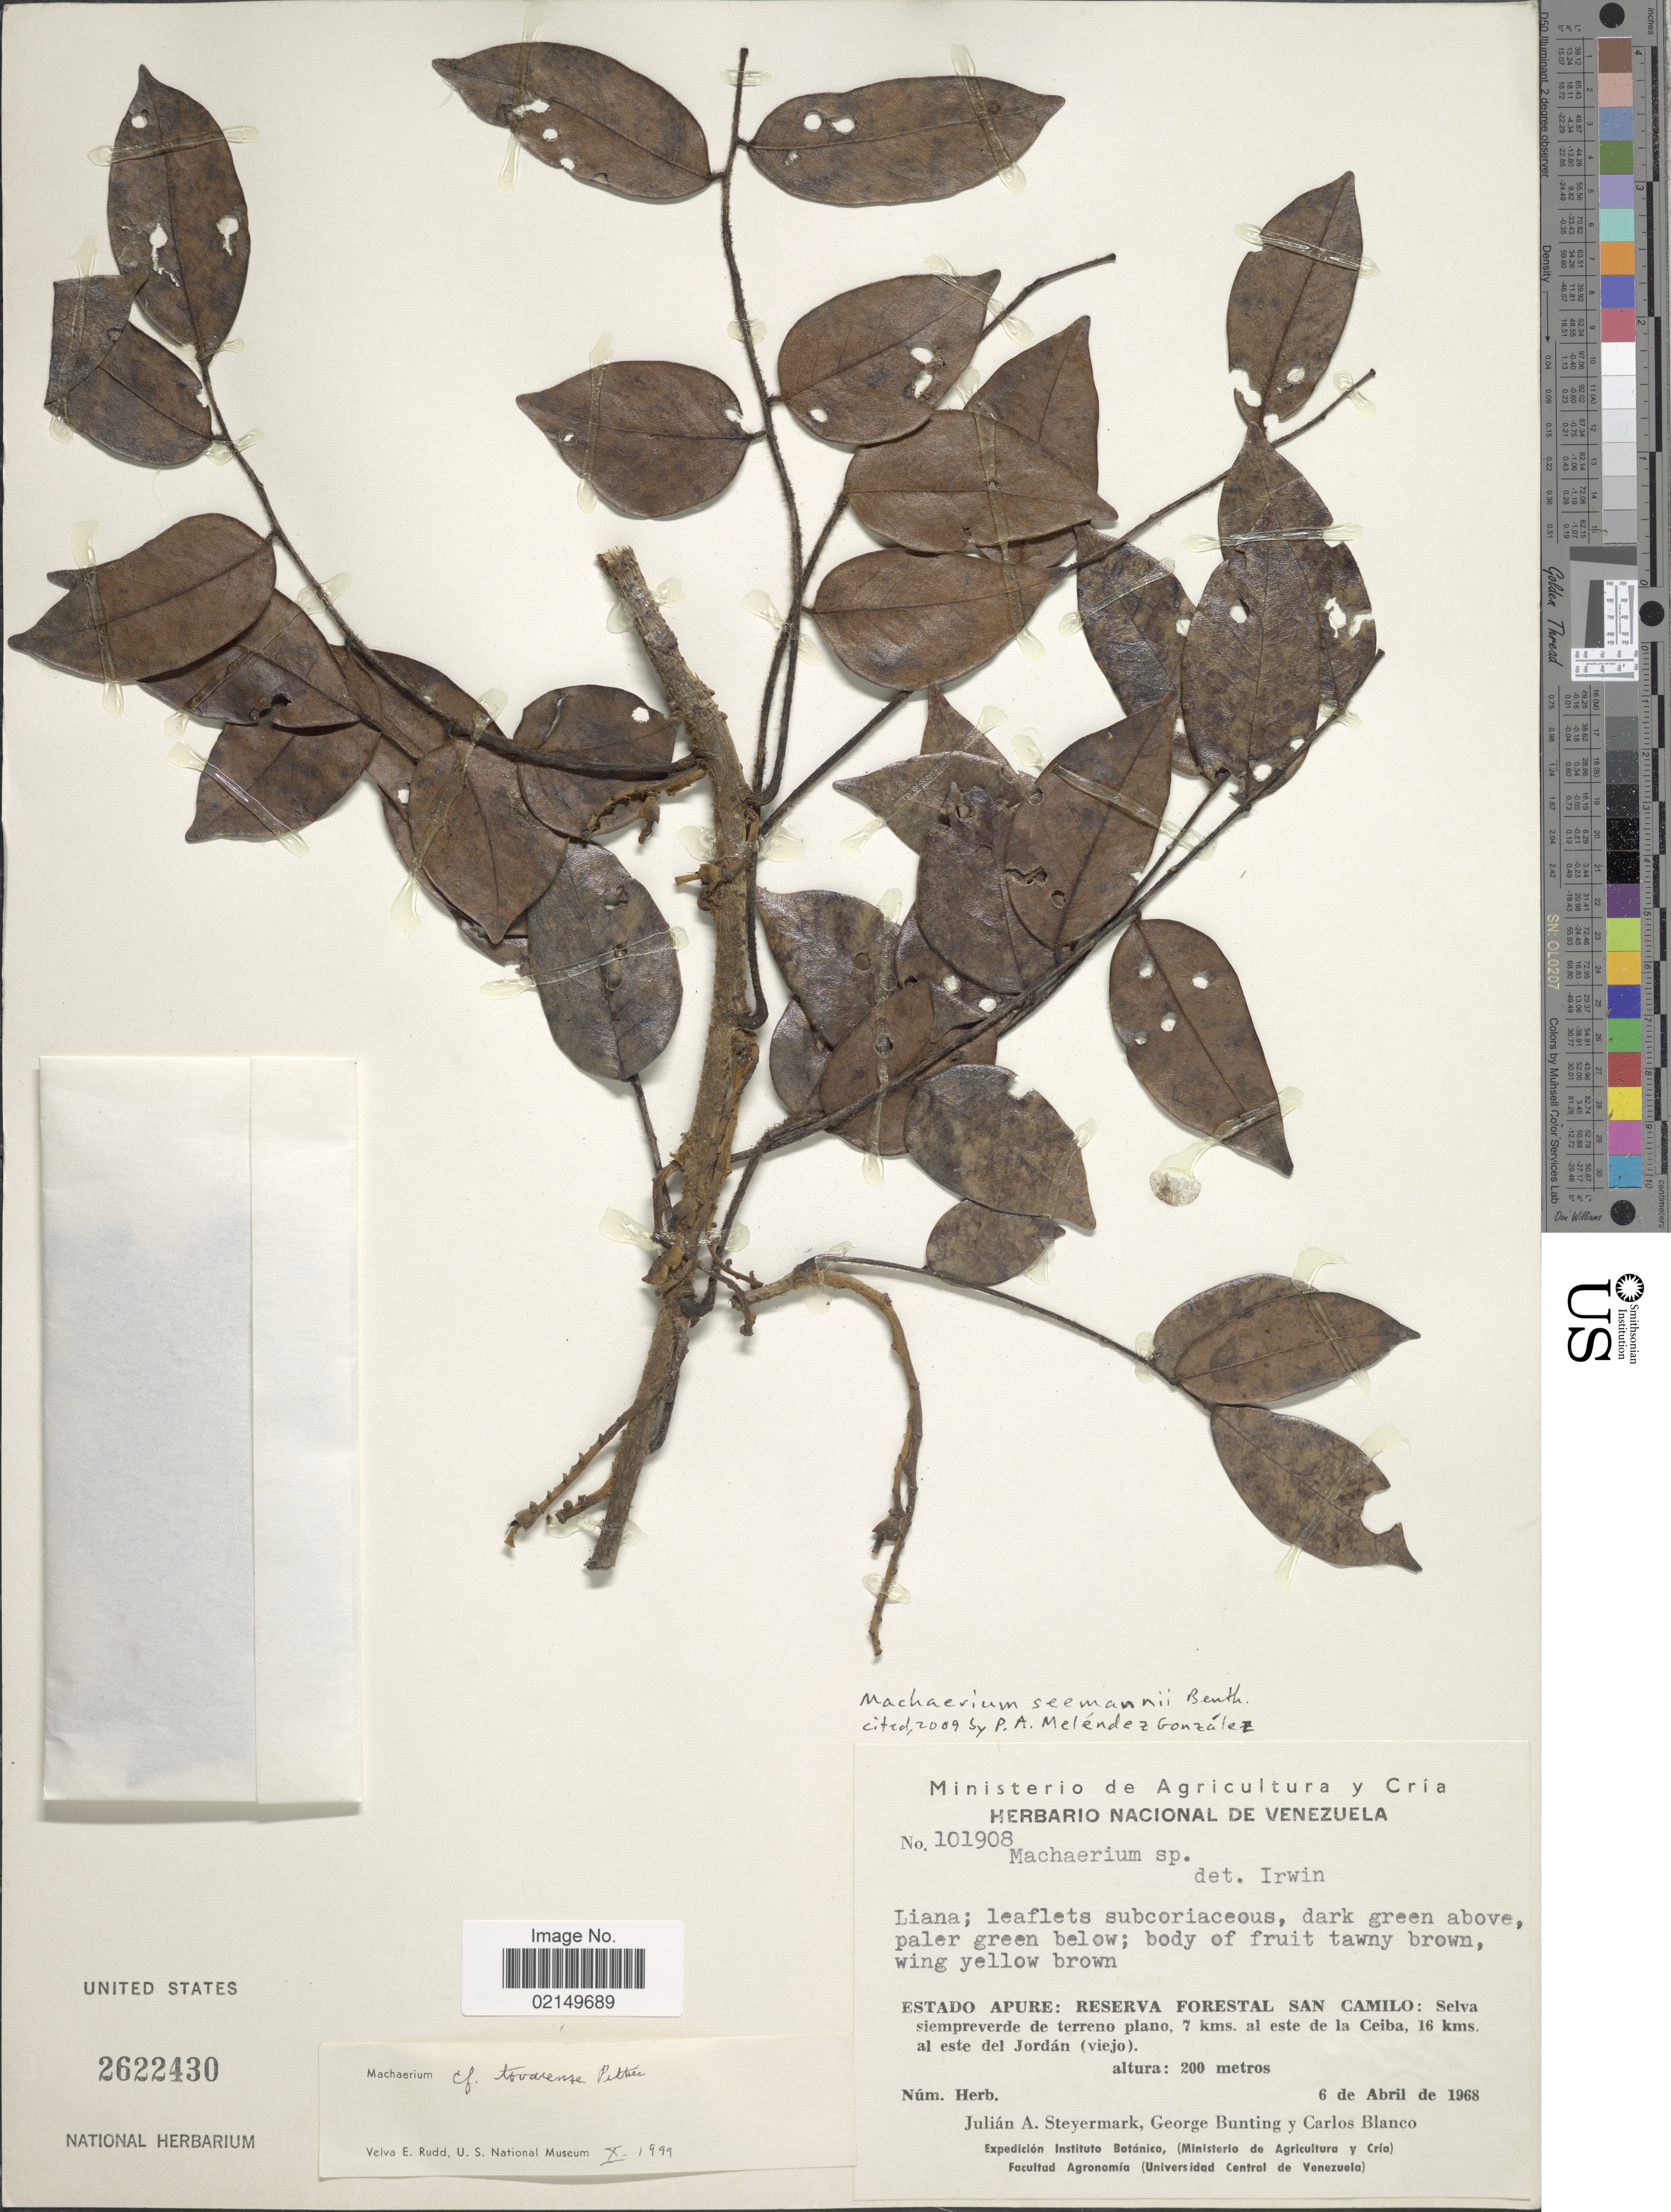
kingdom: Plantae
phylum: Tracheophyta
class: Magnoliopsida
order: Fabales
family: Fabaceae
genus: Machaerium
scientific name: Machaerium seemanni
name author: Benth. in Seem.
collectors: J. Steyermark, G. S. Bunting & C. Blanco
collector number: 101908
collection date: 1968-04-06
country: Venezuela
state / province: Apure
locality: Estado Apure: Reserva Forestal San Camilo: Selva siempreverde de terreno plano, 7 kms. al este de la Ceiba, 16 kms. al este del Jordan (viejo)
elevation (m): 200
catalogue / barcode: US 2622430